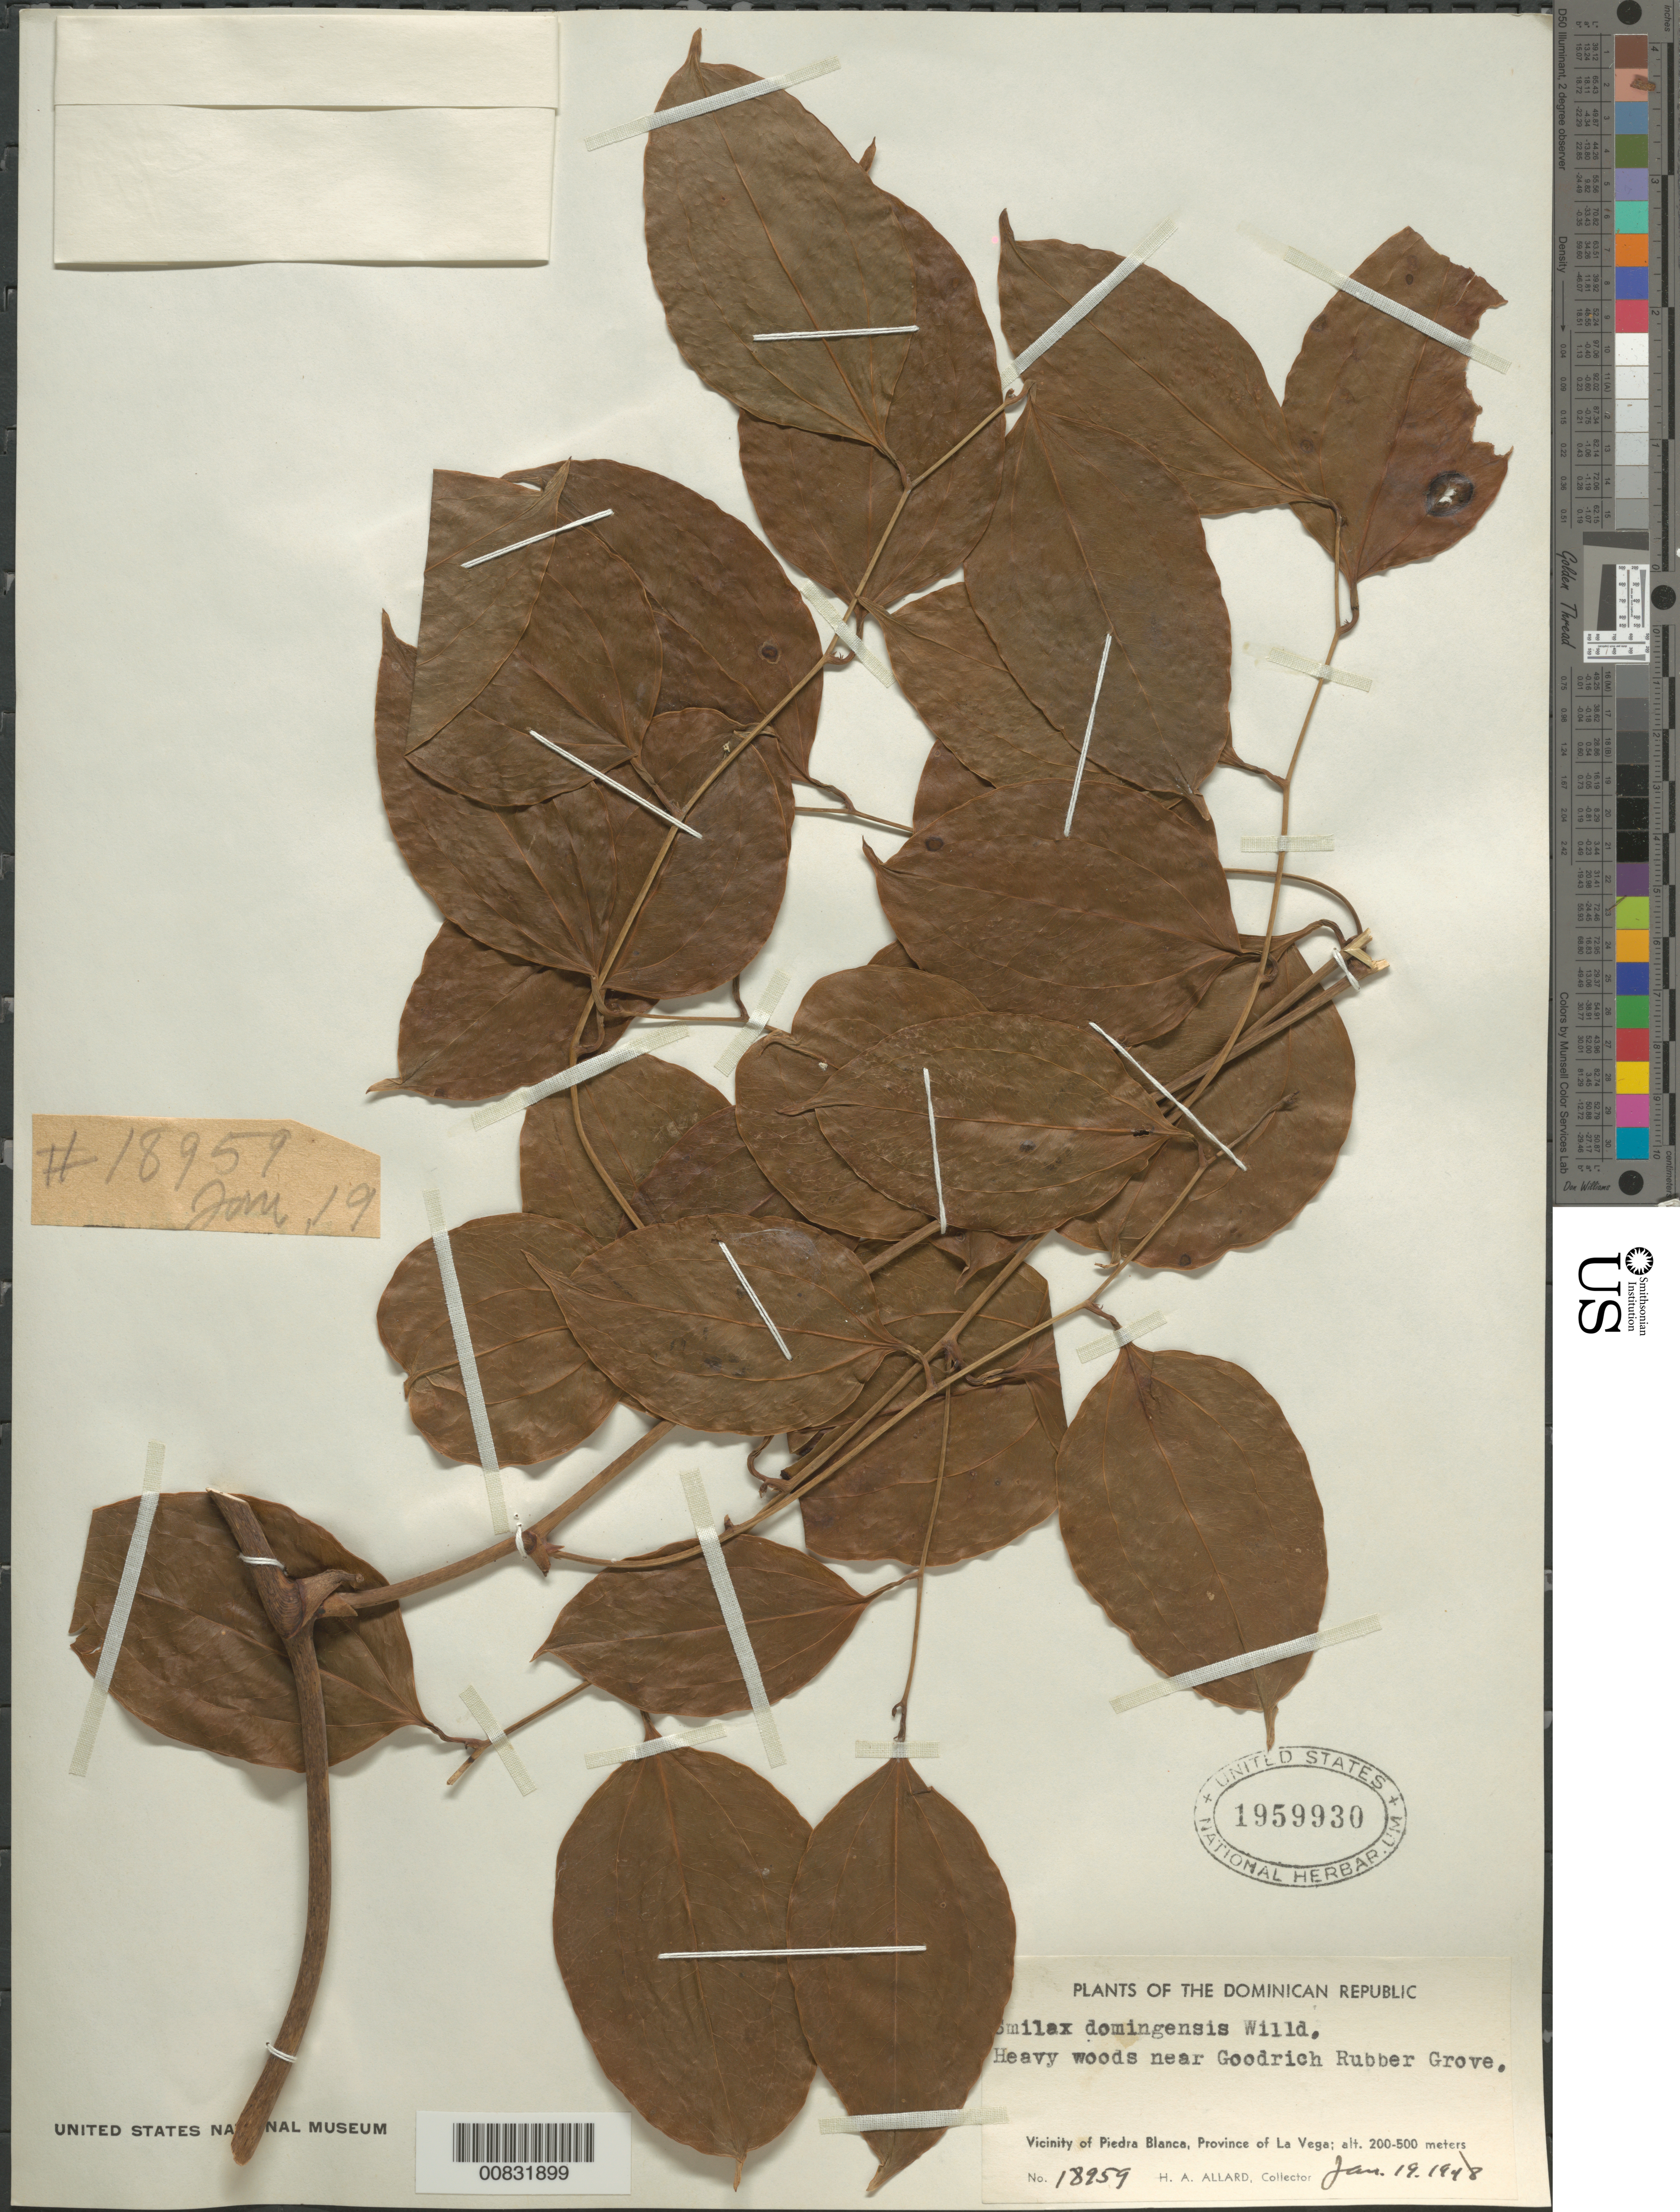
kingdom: Plantae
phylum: Tracheophyta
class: Liliopsida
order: Liliales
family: Smilacaceae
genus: Smilax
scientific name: Smilax domingensis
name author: Willd.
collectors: H. A. Allard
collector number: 18959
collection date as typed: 19 Jan 1948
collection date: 1948-01-19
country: Dominican Republic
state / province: La Vega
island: Hispaniola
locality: Vicinity of Piedra Blanca. Heavy woods near Goodrich Rubber Grove.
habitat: Heavy woods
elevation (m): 200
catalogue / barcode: US 1959930